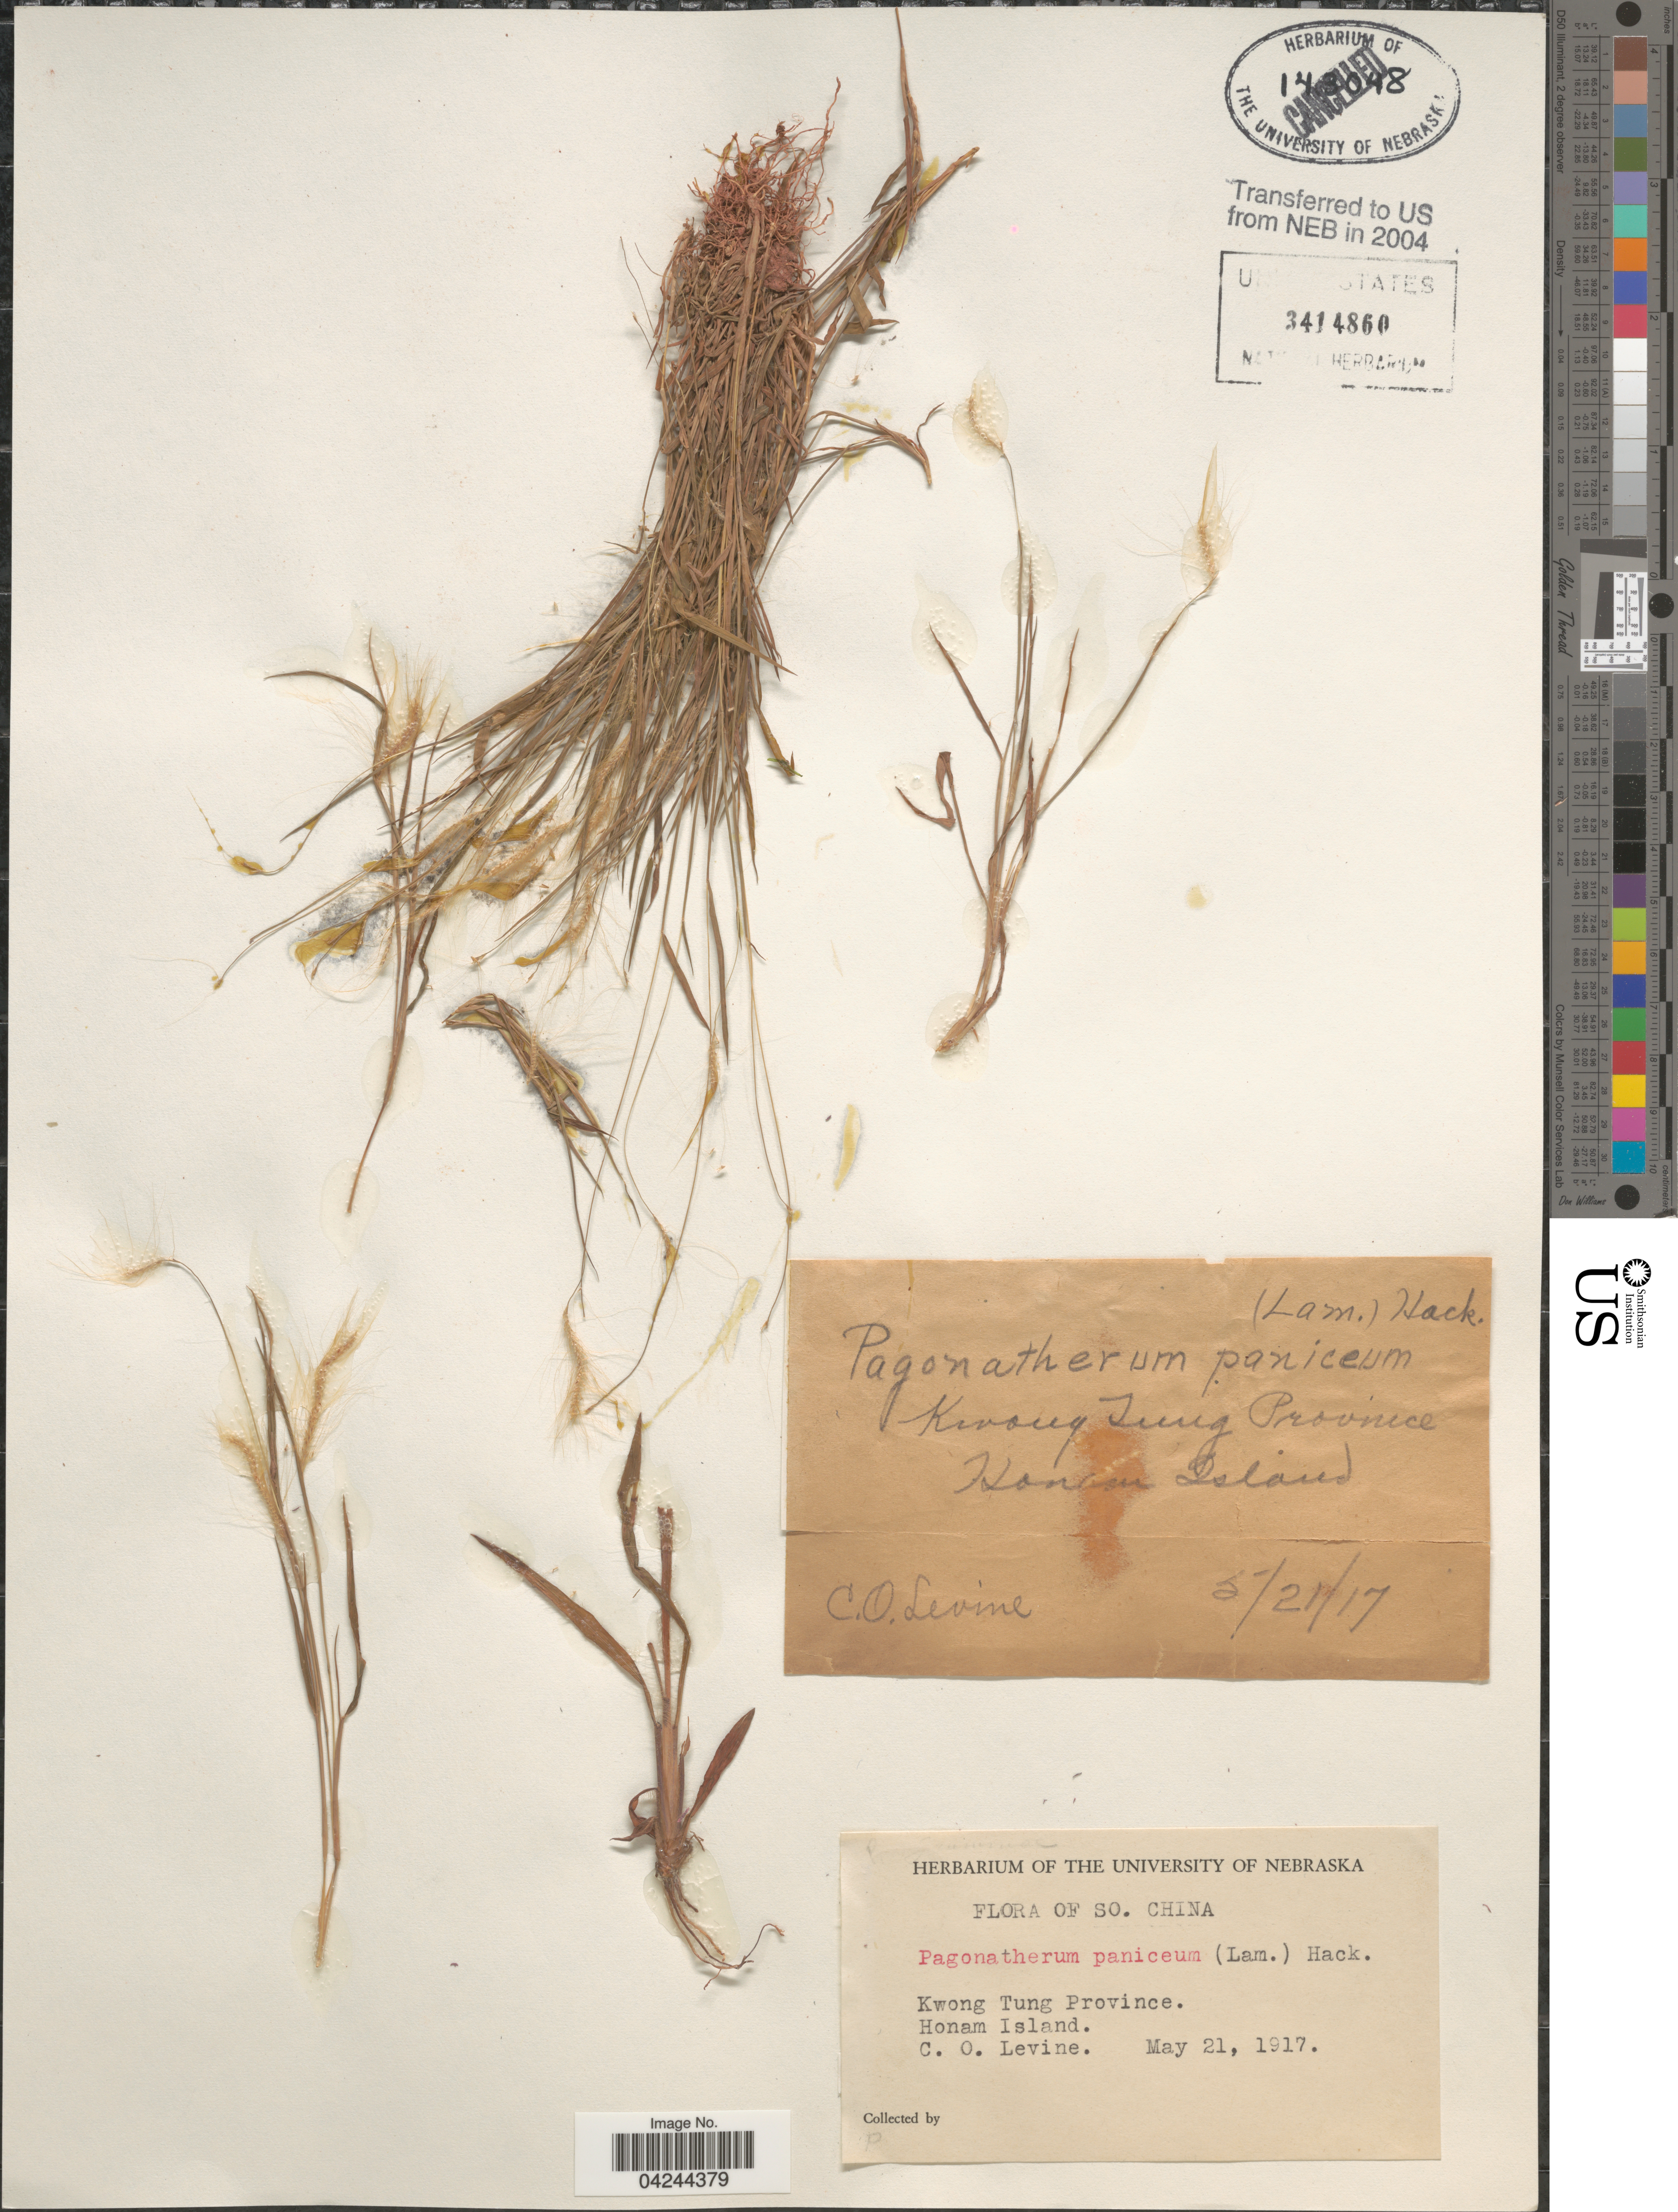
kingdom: Plantae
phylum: Tracheophyta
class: Liliopsida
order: Poales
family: Poaceae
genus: Pogonatherum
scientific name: Pogonatherum crinitum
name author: (Thunb.) Kunth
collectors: C. O. Levine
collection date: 1917-05-21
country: China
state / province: Guangdong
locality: Kwong Tung Province. Honam Island. So. China.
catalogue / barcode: US 3414860